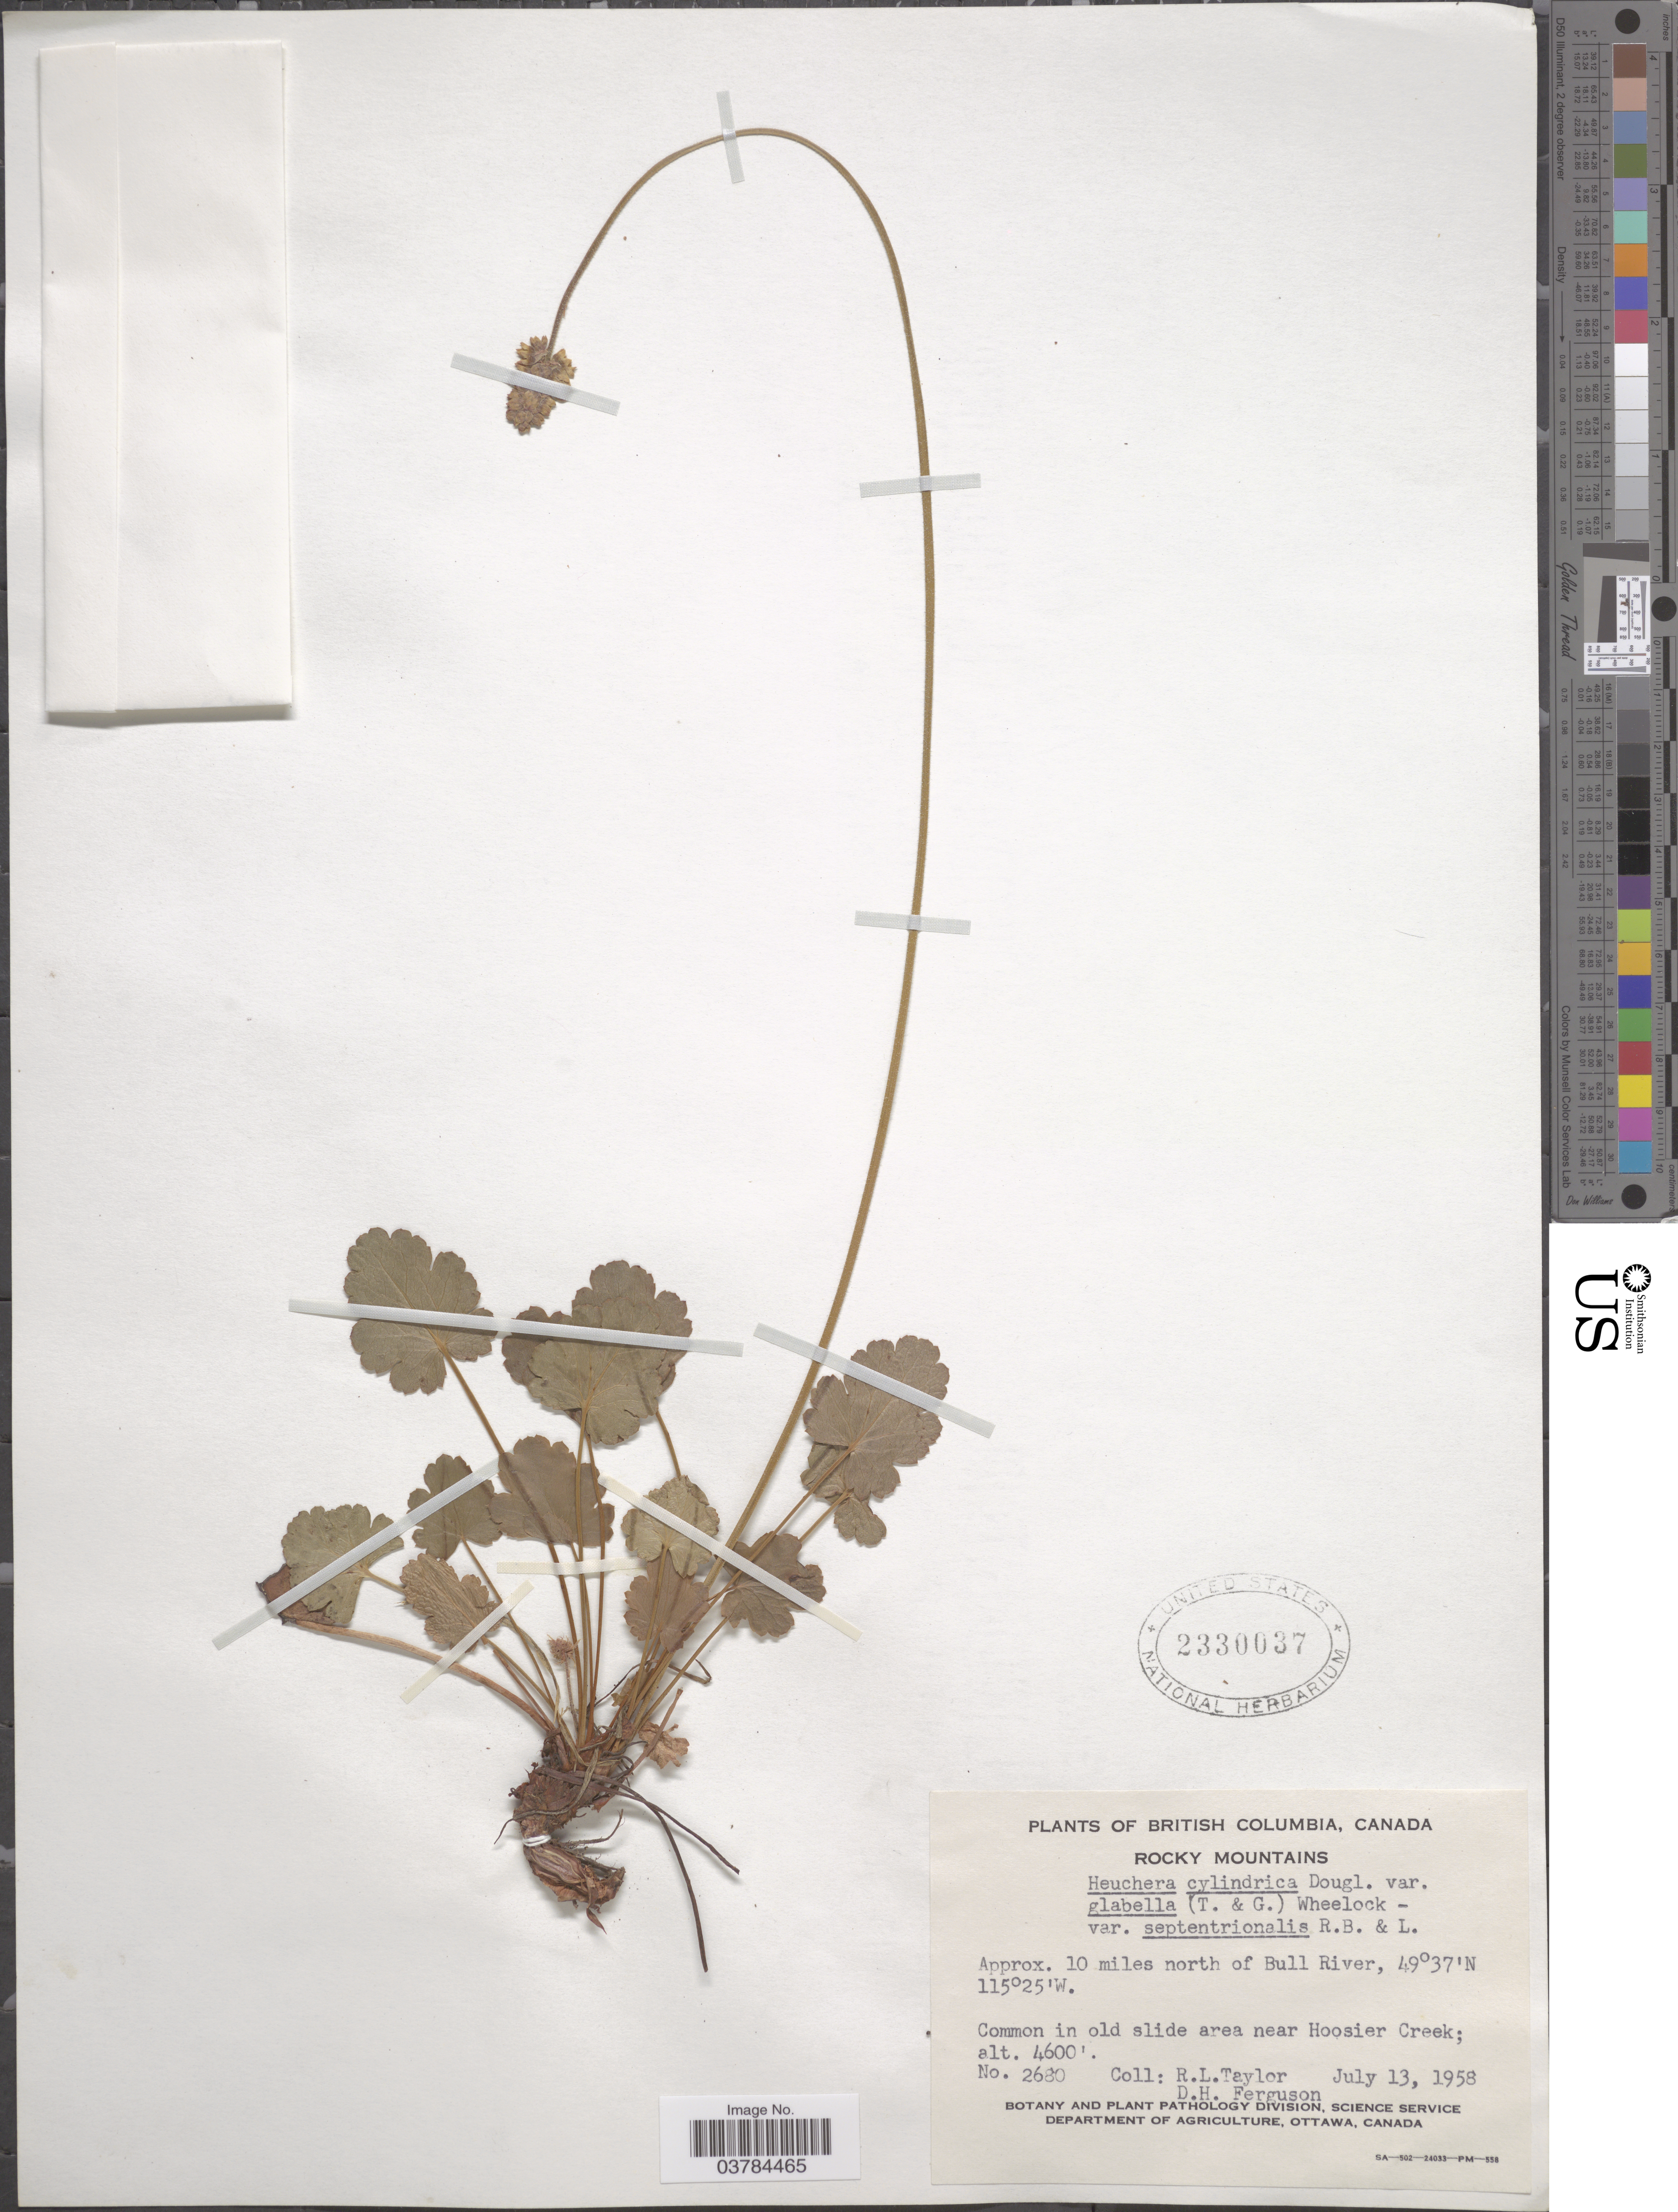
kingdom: Plantae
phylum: Tracheophyta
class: Magnoliopsida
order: Saxifragales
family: Saxifragaceae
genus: Heuchera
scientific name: Heuchera glabella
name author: Torr. & A. Gray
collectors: R. Taylor & D. Ferguson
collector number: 2680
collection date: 1958-07-13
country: Canada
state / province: British Columbia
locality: Rocky Mountains. Approx. 10 miles north of Bull River. In old slide area near Hoosier Creek.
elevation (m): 1402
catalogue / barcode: US 2330037